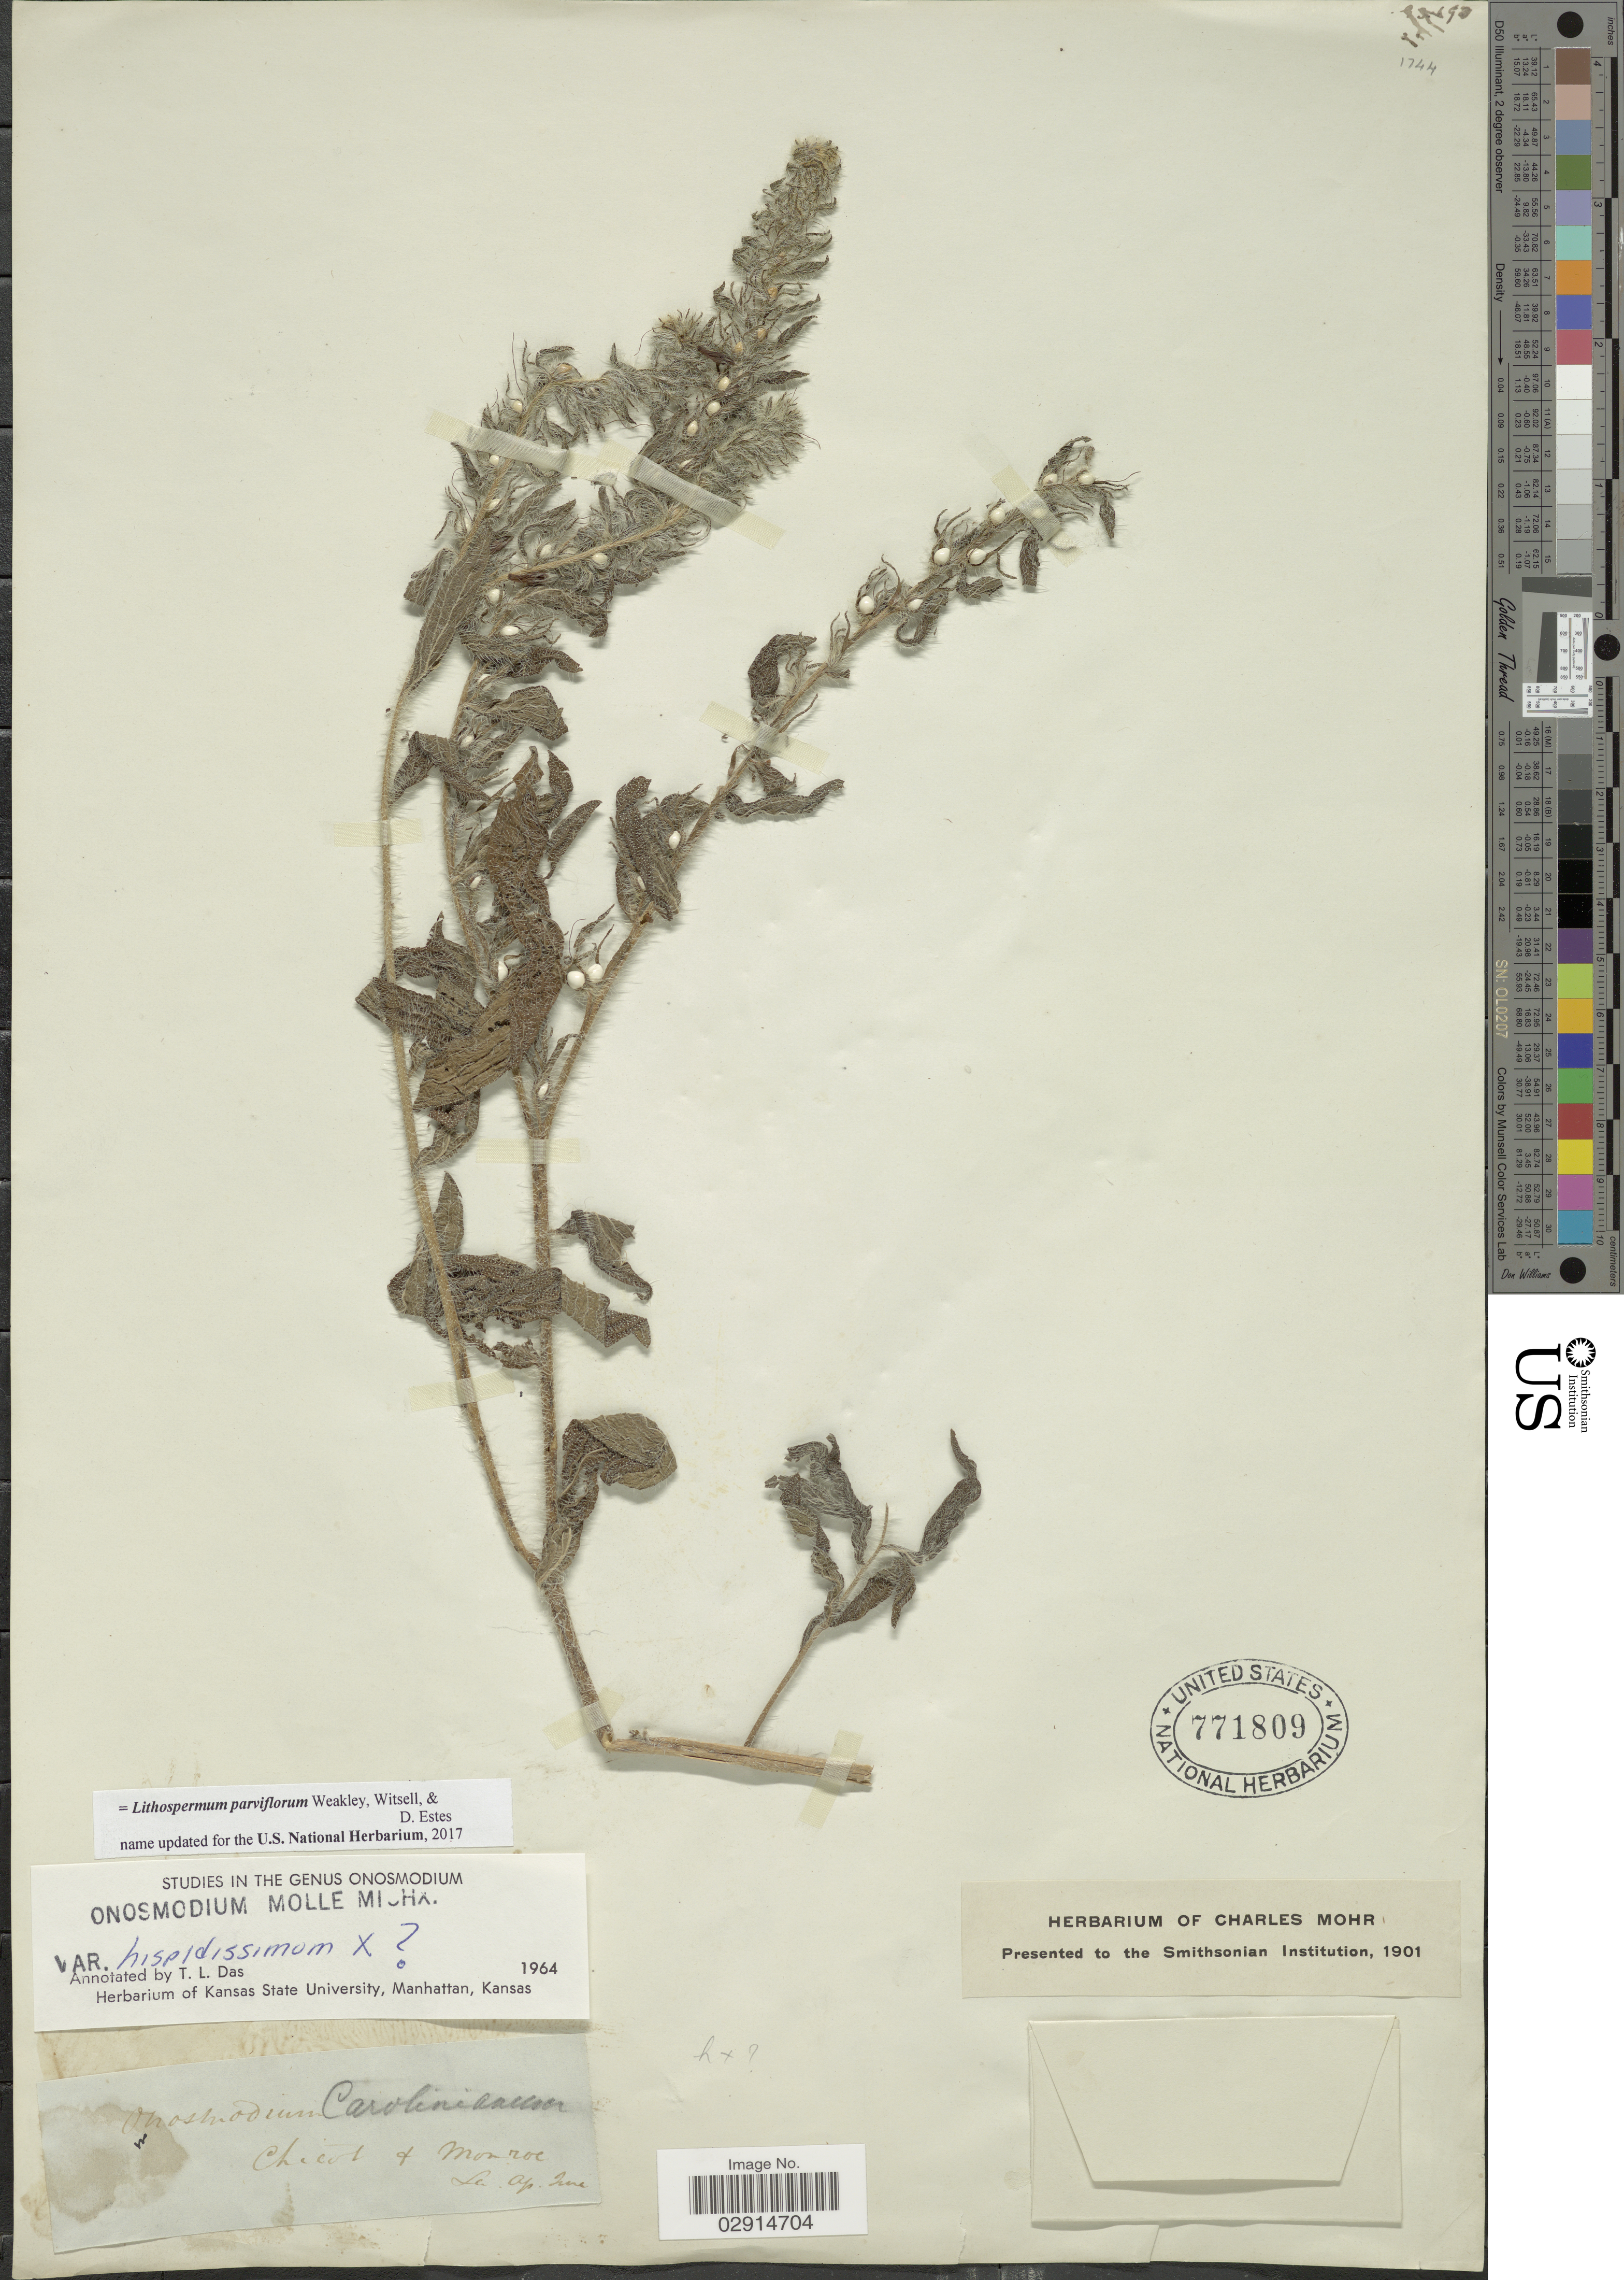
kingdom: Plantae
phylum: Tracheophyta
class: Magnoliopsida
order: Boraginales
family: Boraginaceae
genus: Lithospermum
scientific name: Lithospermum parviflorum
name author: Weakley et al.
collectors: ex herb. Charles Mohr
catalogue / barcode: US 771809